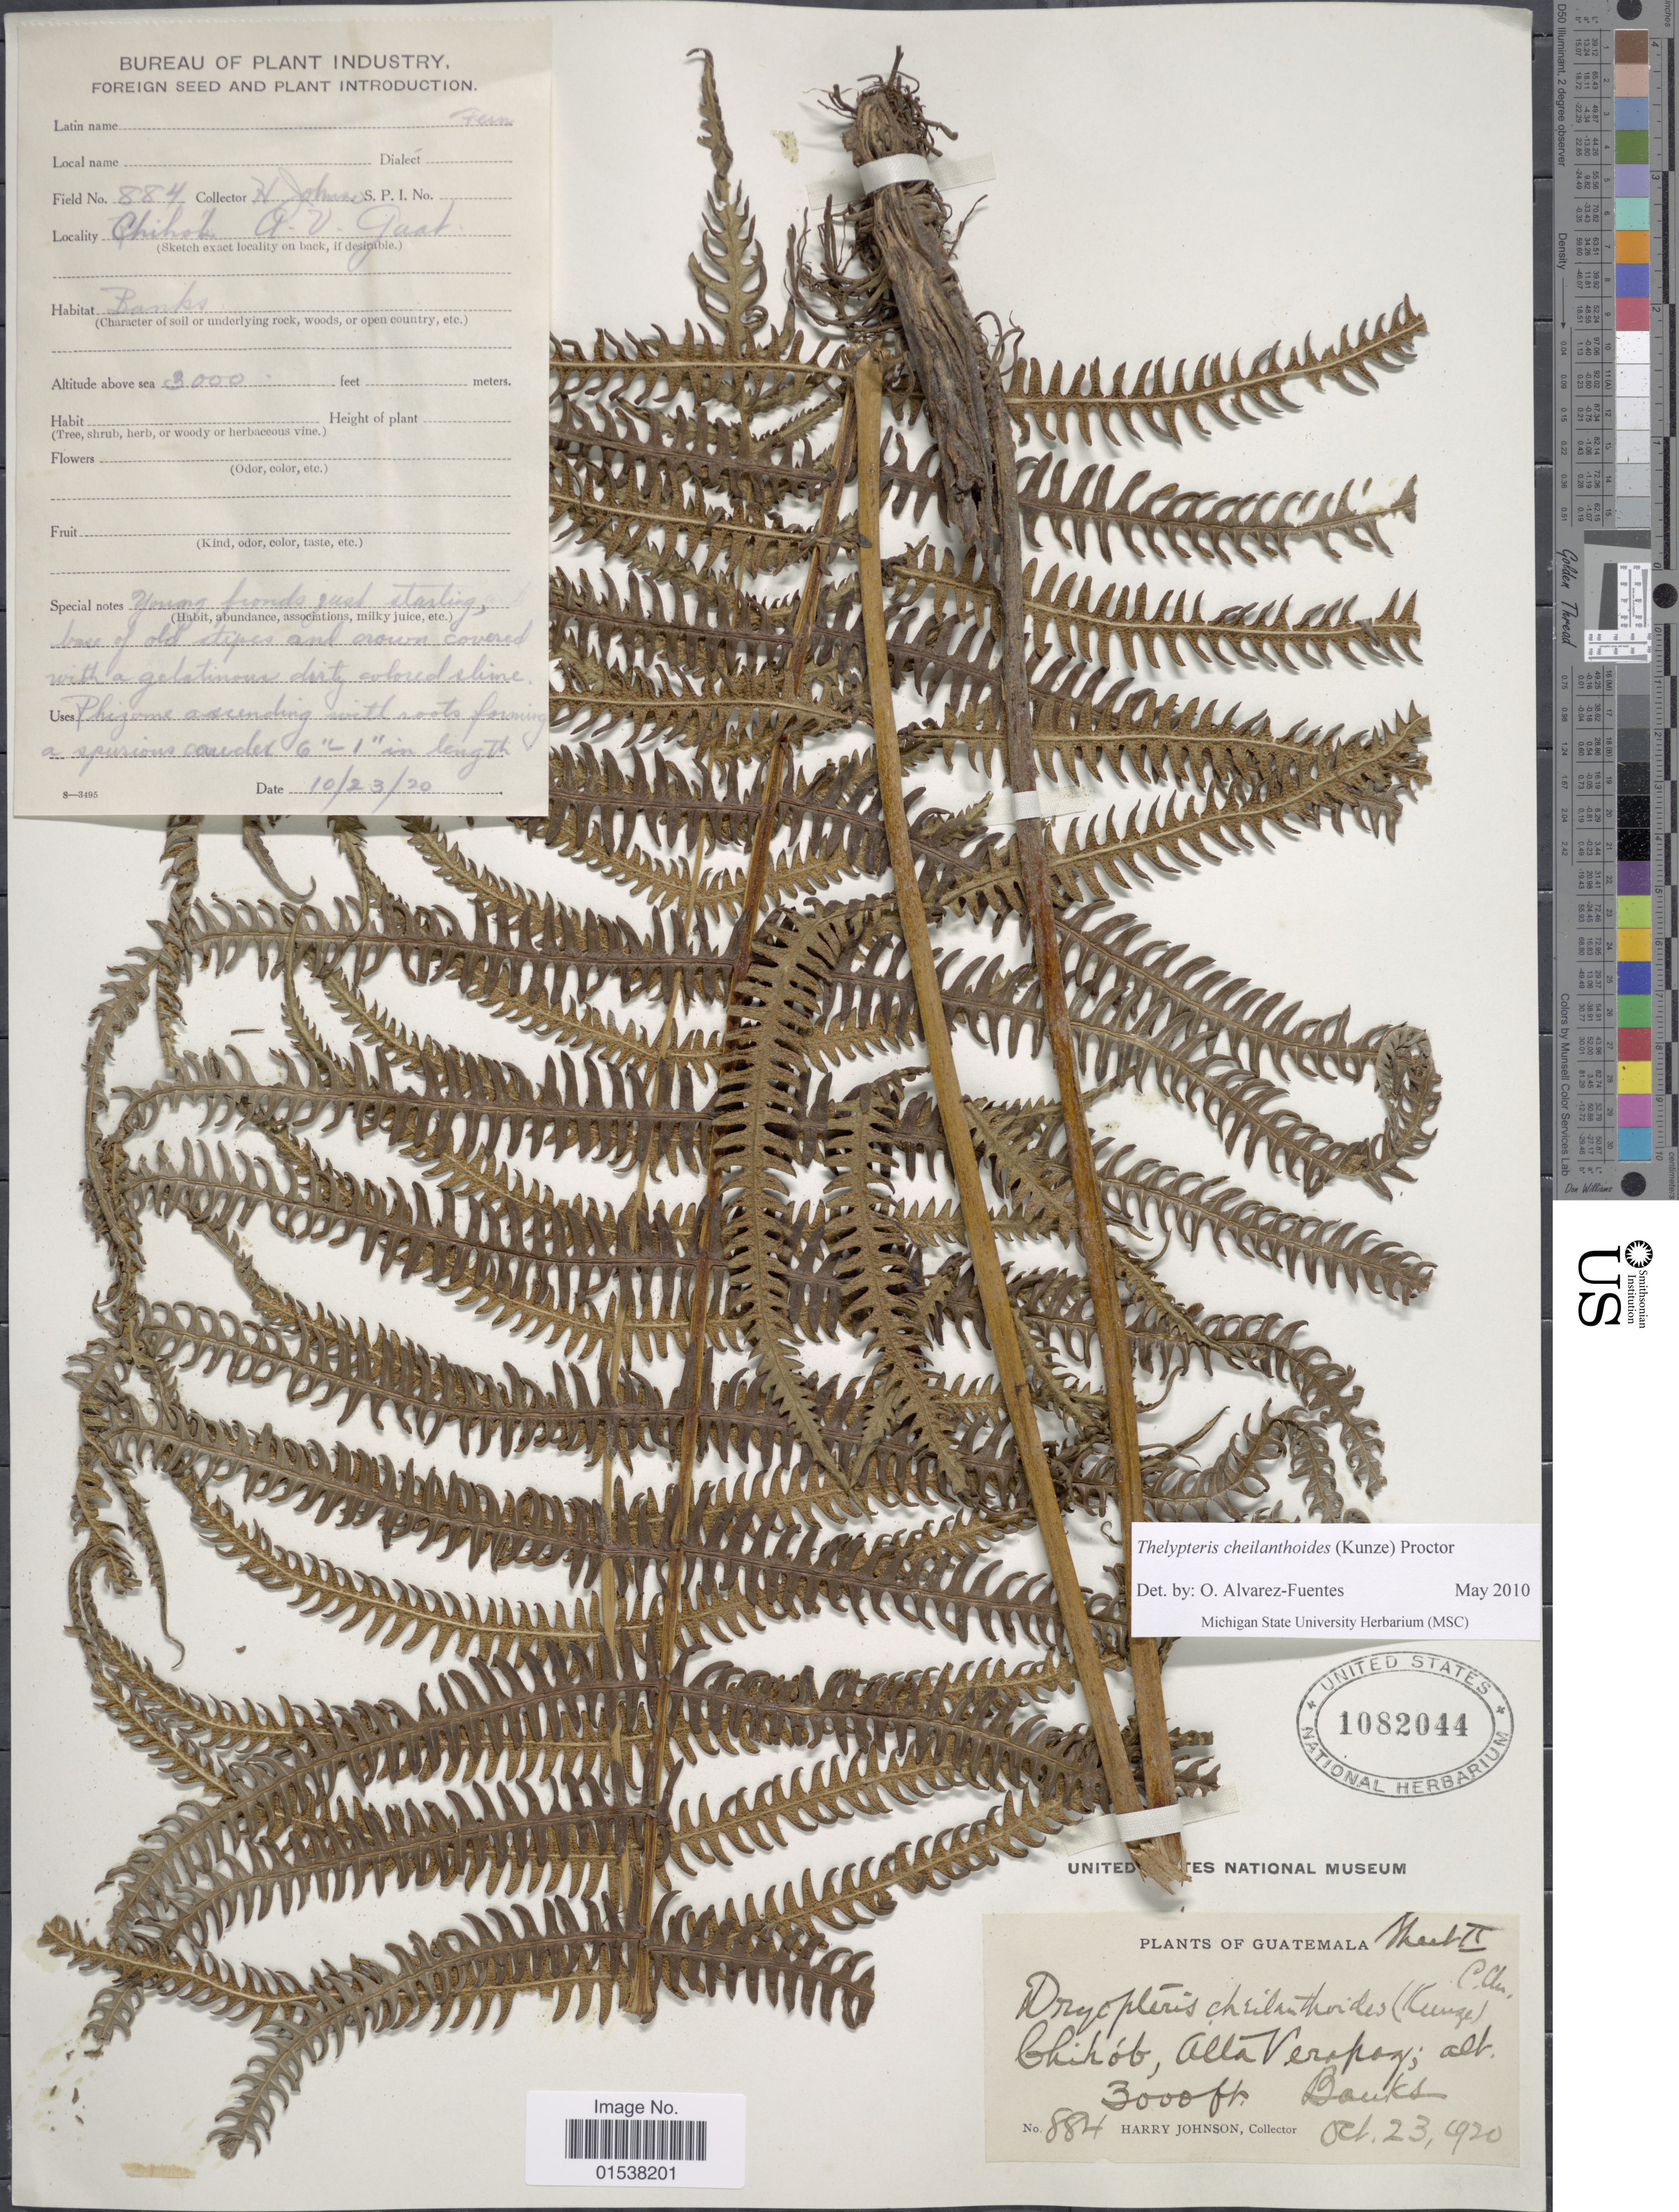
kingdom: Plantae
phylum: Tracheophyta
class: Polypodiopsida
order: Polypodiales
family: Thelypteridaceae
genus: Amauropelta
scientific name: Amauropelta cheilanthoides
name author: (Kunze) Á. Löve & D. Löve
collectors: H. Johnson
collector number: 884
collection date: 1920-10-23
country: Guatemala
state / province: Alta Verapaz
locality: Chihob, Alta Verapaz, Banks.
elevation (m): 914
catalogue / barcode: US 1082044